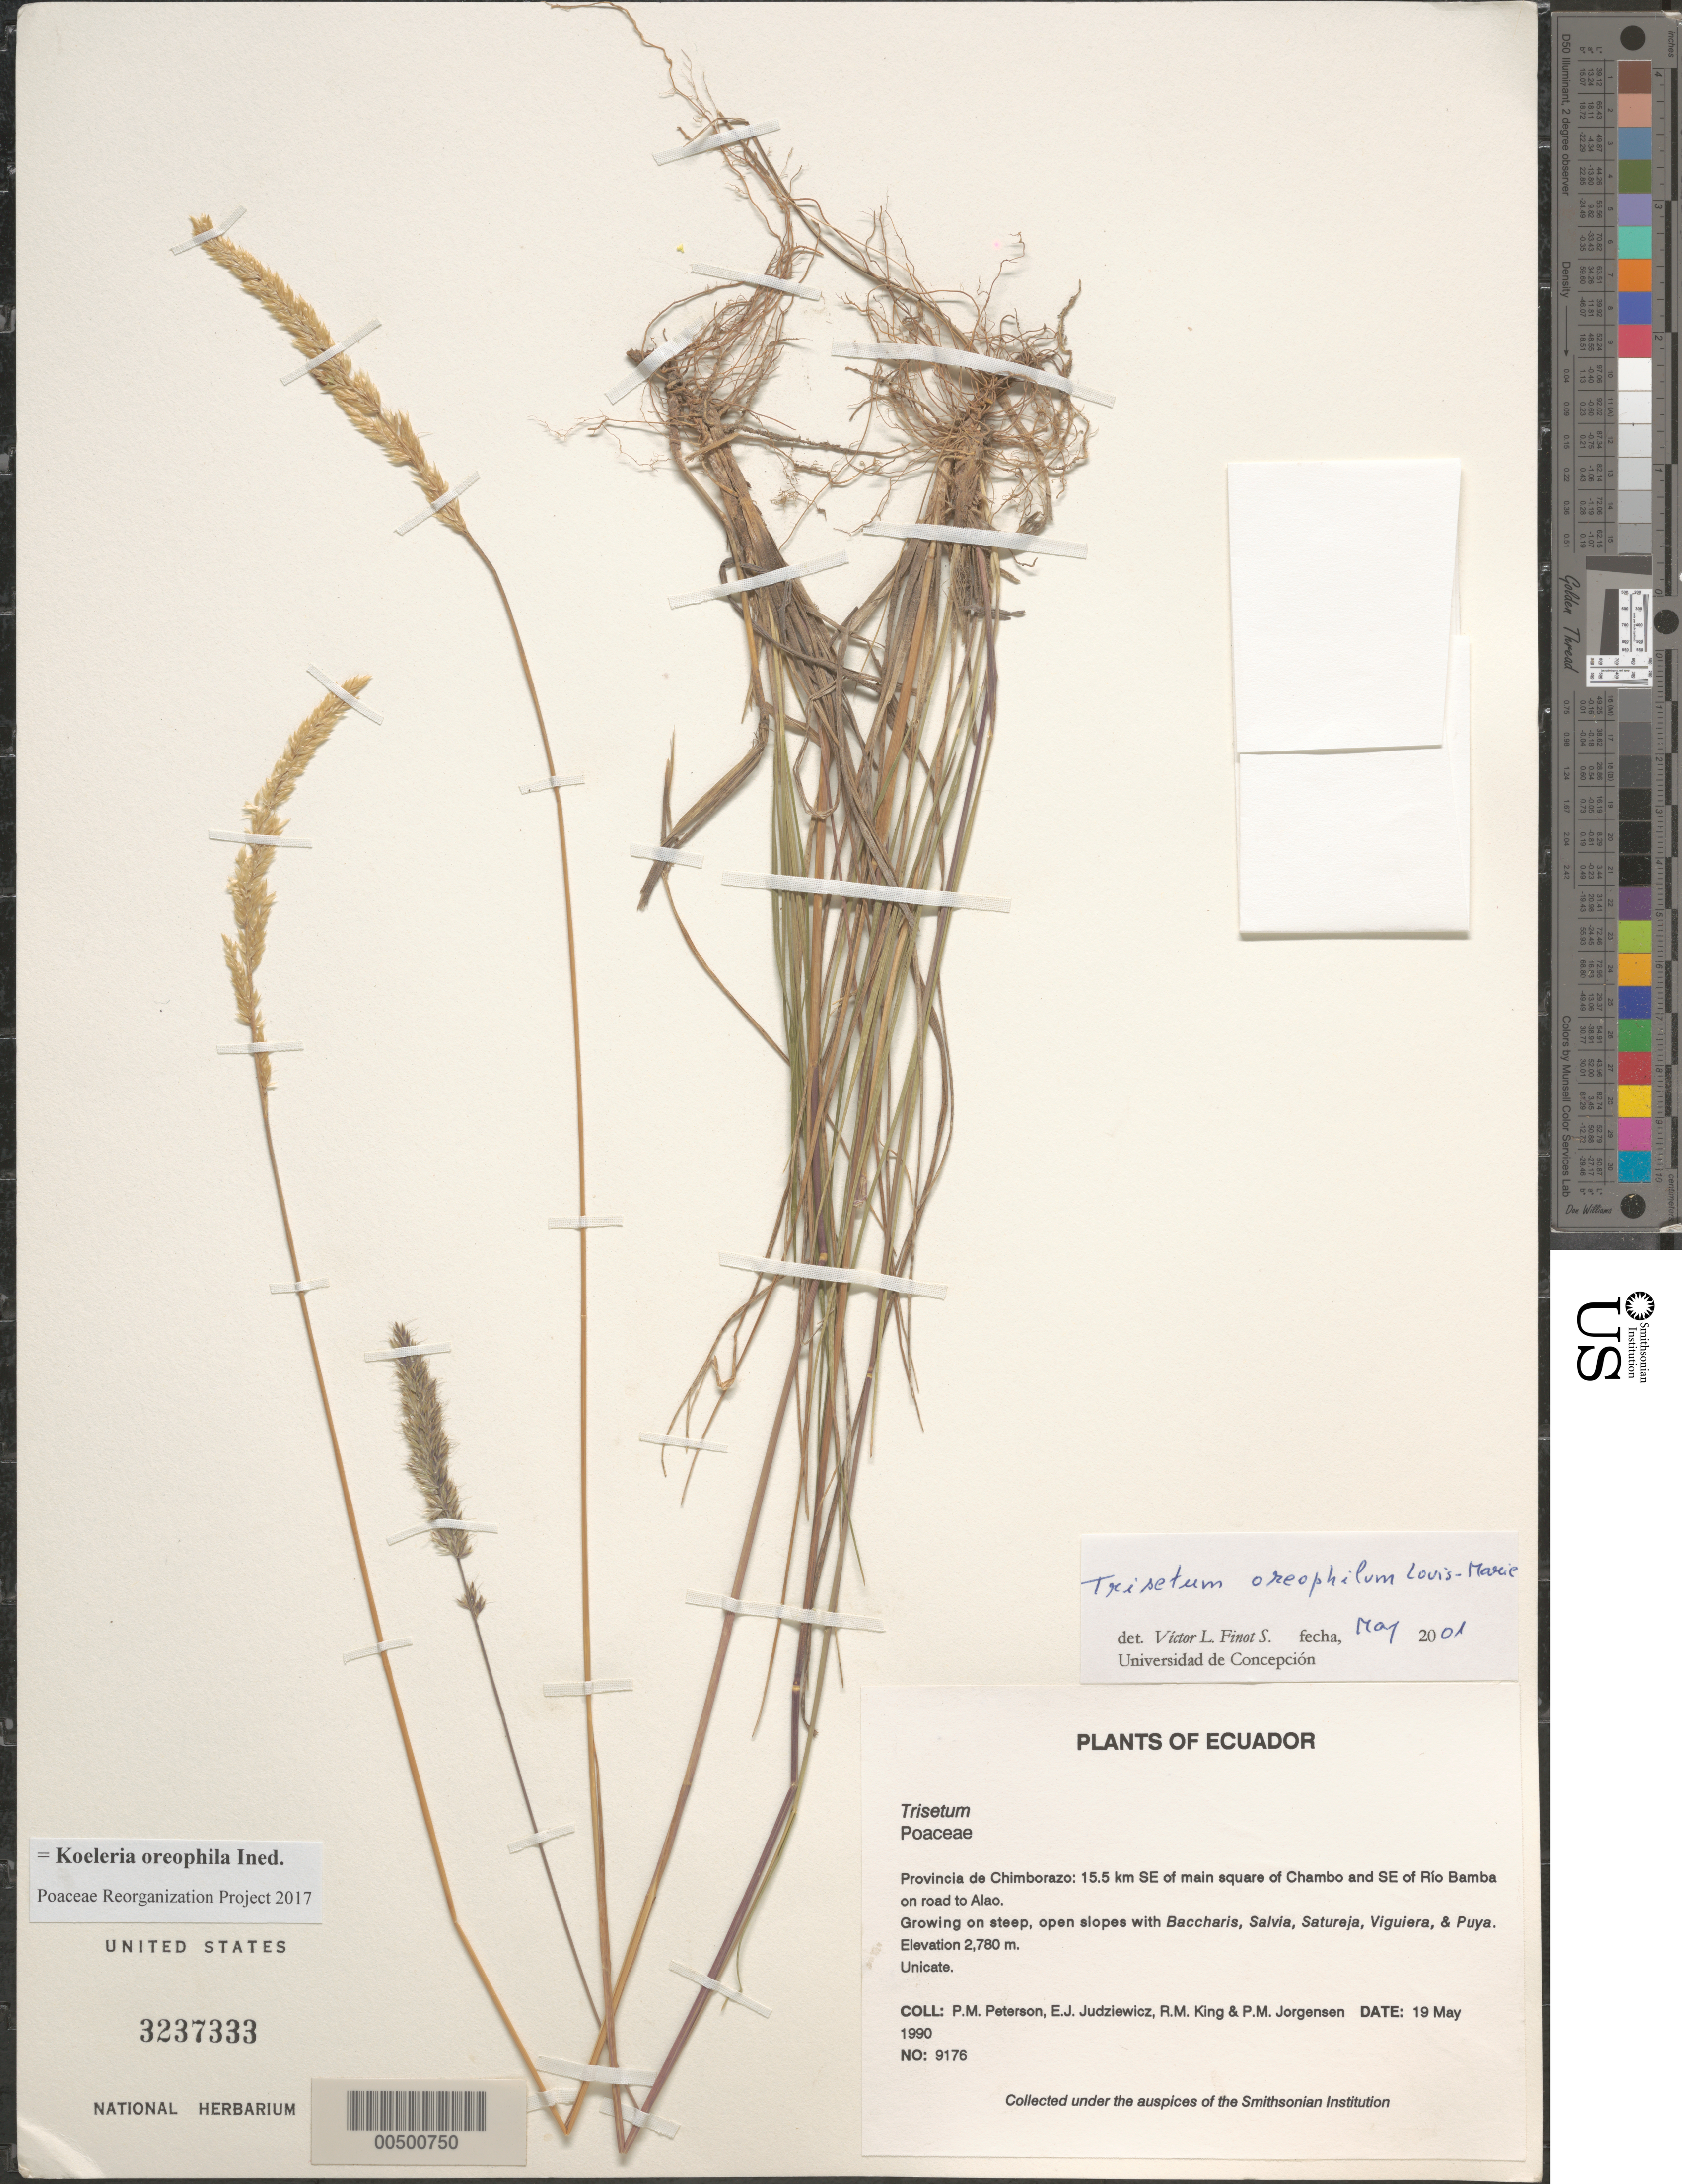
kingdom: Plantae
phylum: Tracheophyta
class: Liliopsida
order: Poales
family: Poaceae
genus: Koeleria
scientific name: Koeleria oreophila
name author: (Louis-Marie) Barberá et al.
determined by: Poaceae Reorganization Project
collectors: P. M. Peterson, E. J. Judziewicz, R. M. King & P. M. Jørgensen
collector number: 09176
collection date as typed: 19 May 1990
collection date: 1990-05-19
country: Ecuador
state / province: Chimborazo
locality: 15.5 km SE of main square of Chambo and SE of Río Bamba on road to Alao.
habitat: Growing on steep, open slopes with Baccharis, Salvia, Satureja, Viguiera, & Puya.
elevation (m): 2780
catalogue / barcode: US 3237333